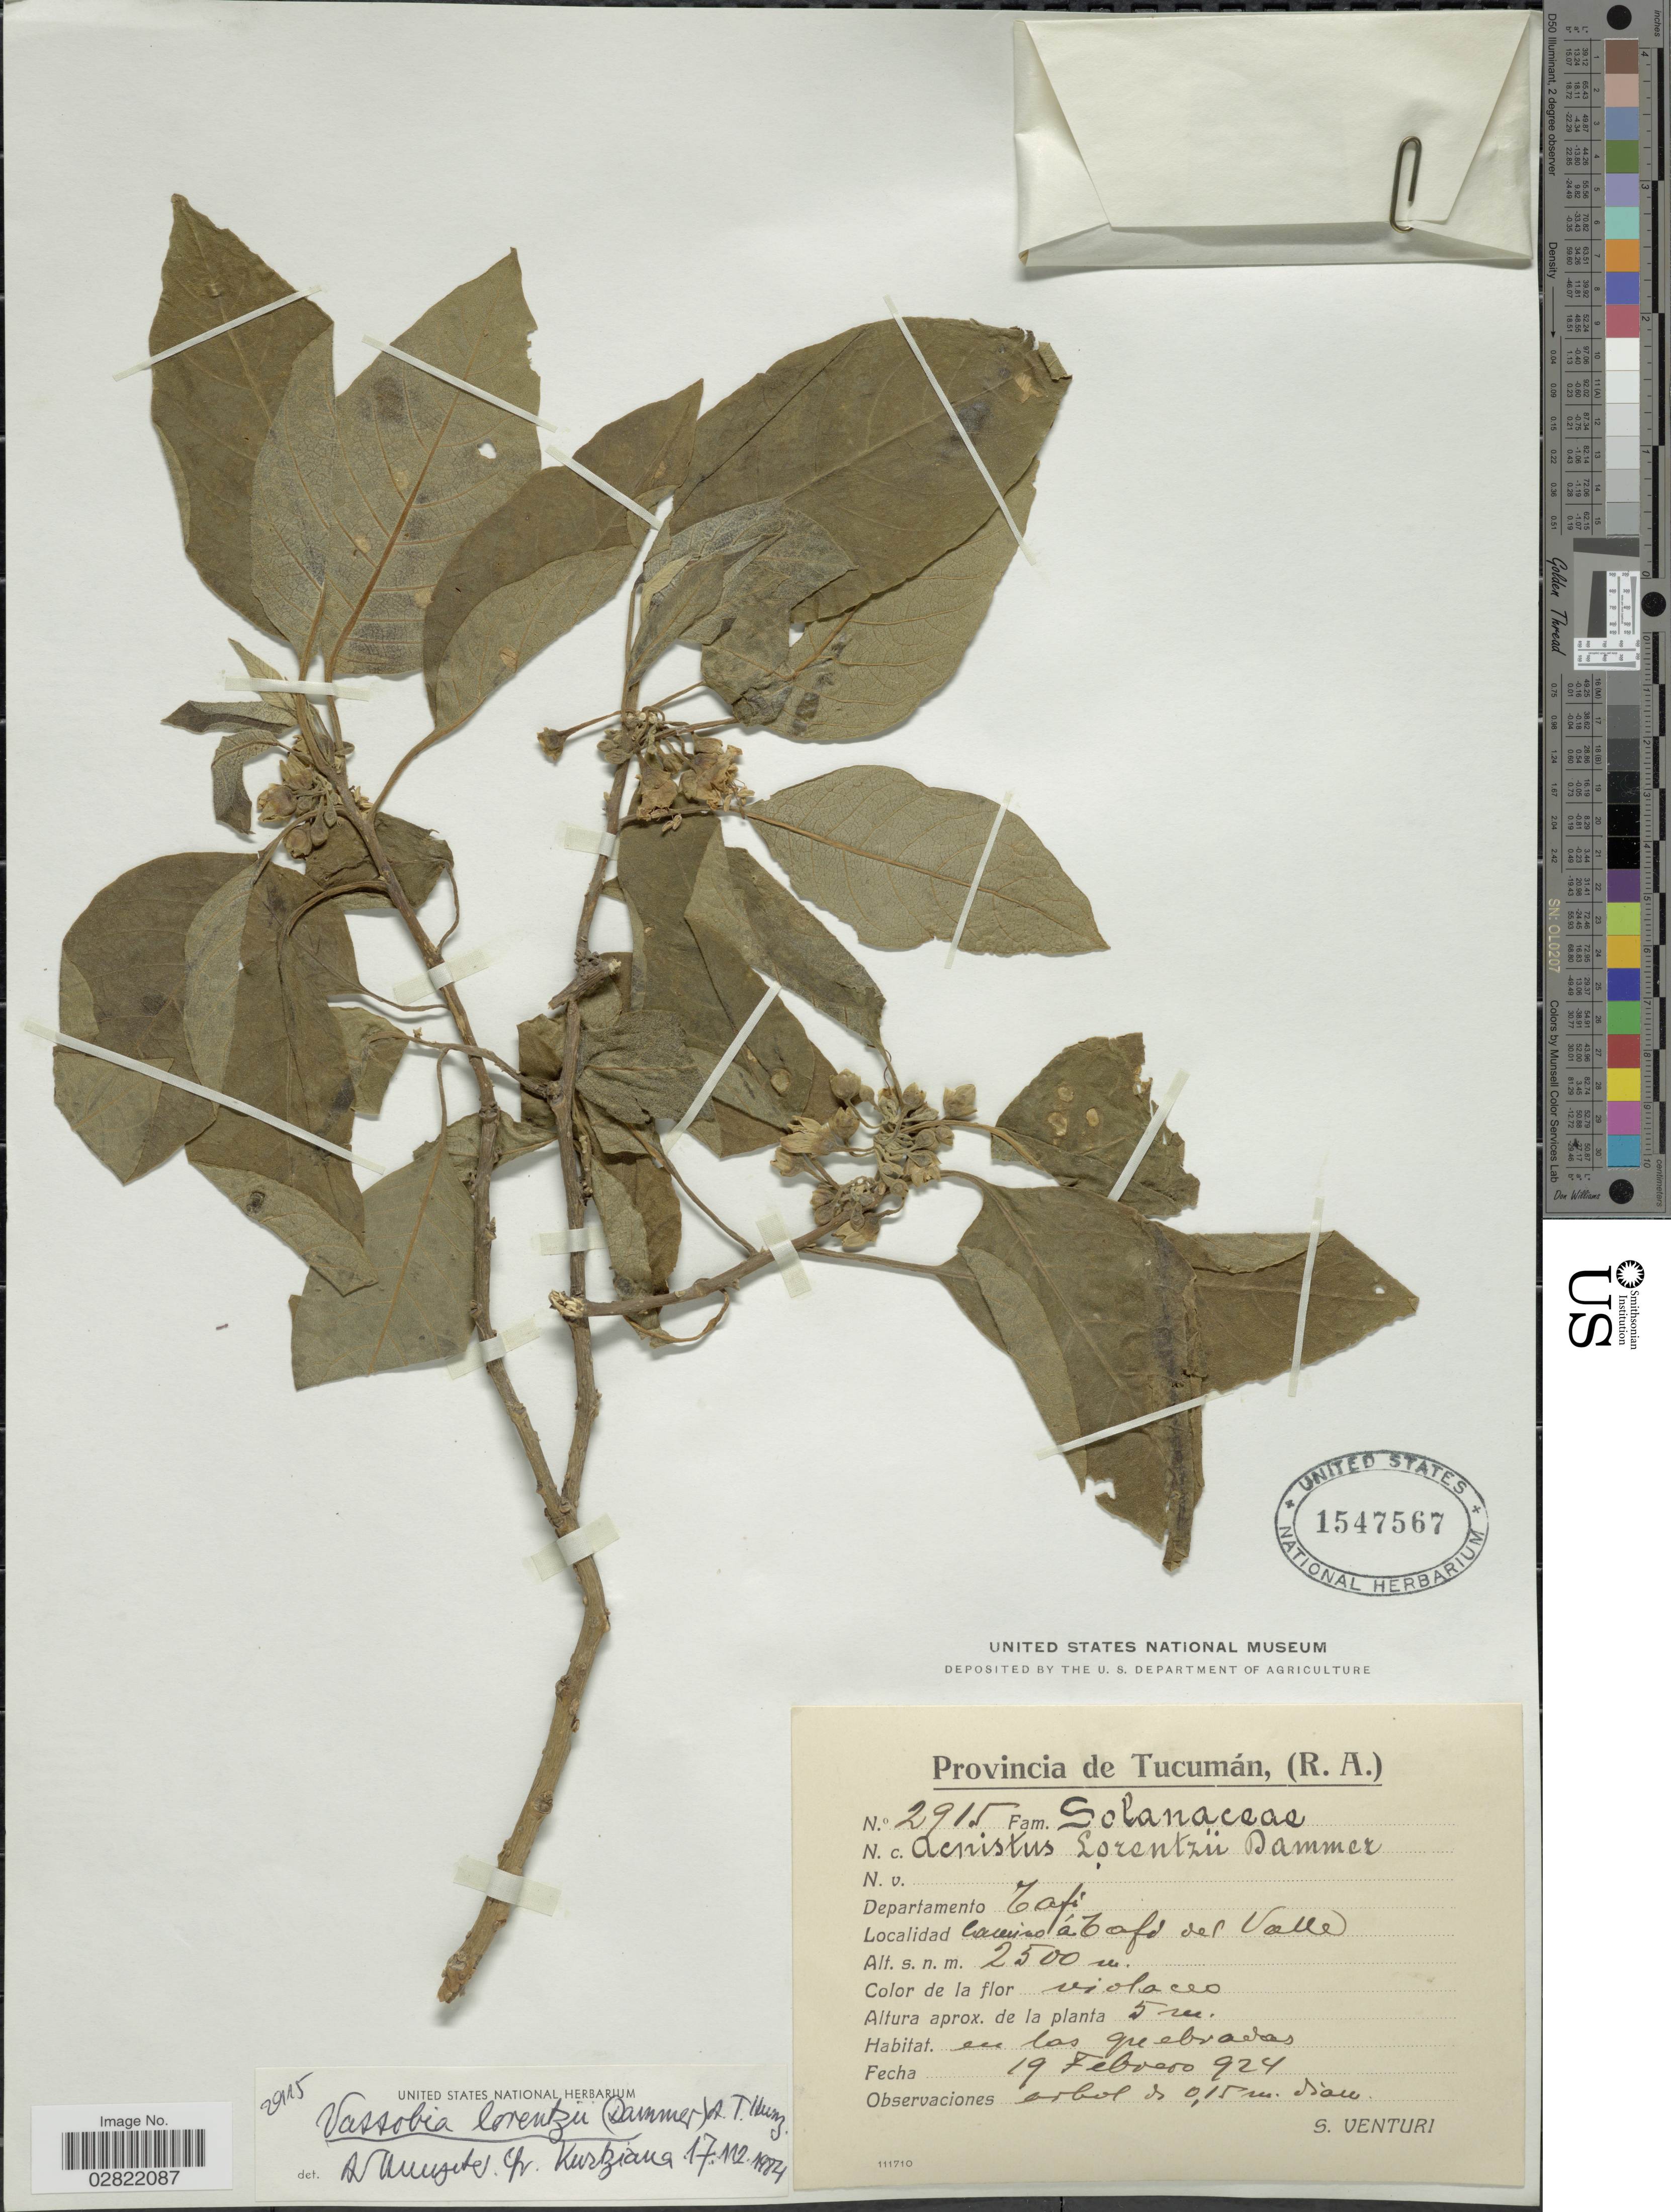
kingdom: Plantae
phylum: Tracheophyta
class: Magnoliopsida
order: Solanales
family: Solanaceae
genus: Vassobia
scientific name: Vassobia lorentzii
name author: (Dammer) Hunz.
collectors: S. Venturi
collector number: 2915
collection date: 1924-02-19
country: Argentina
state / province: Tucuman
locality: Provincia de Tucumán, (R.A.) Departamento Tafi, Camino á Tafi del Valle.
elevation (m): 2500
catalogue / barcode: US 1547567